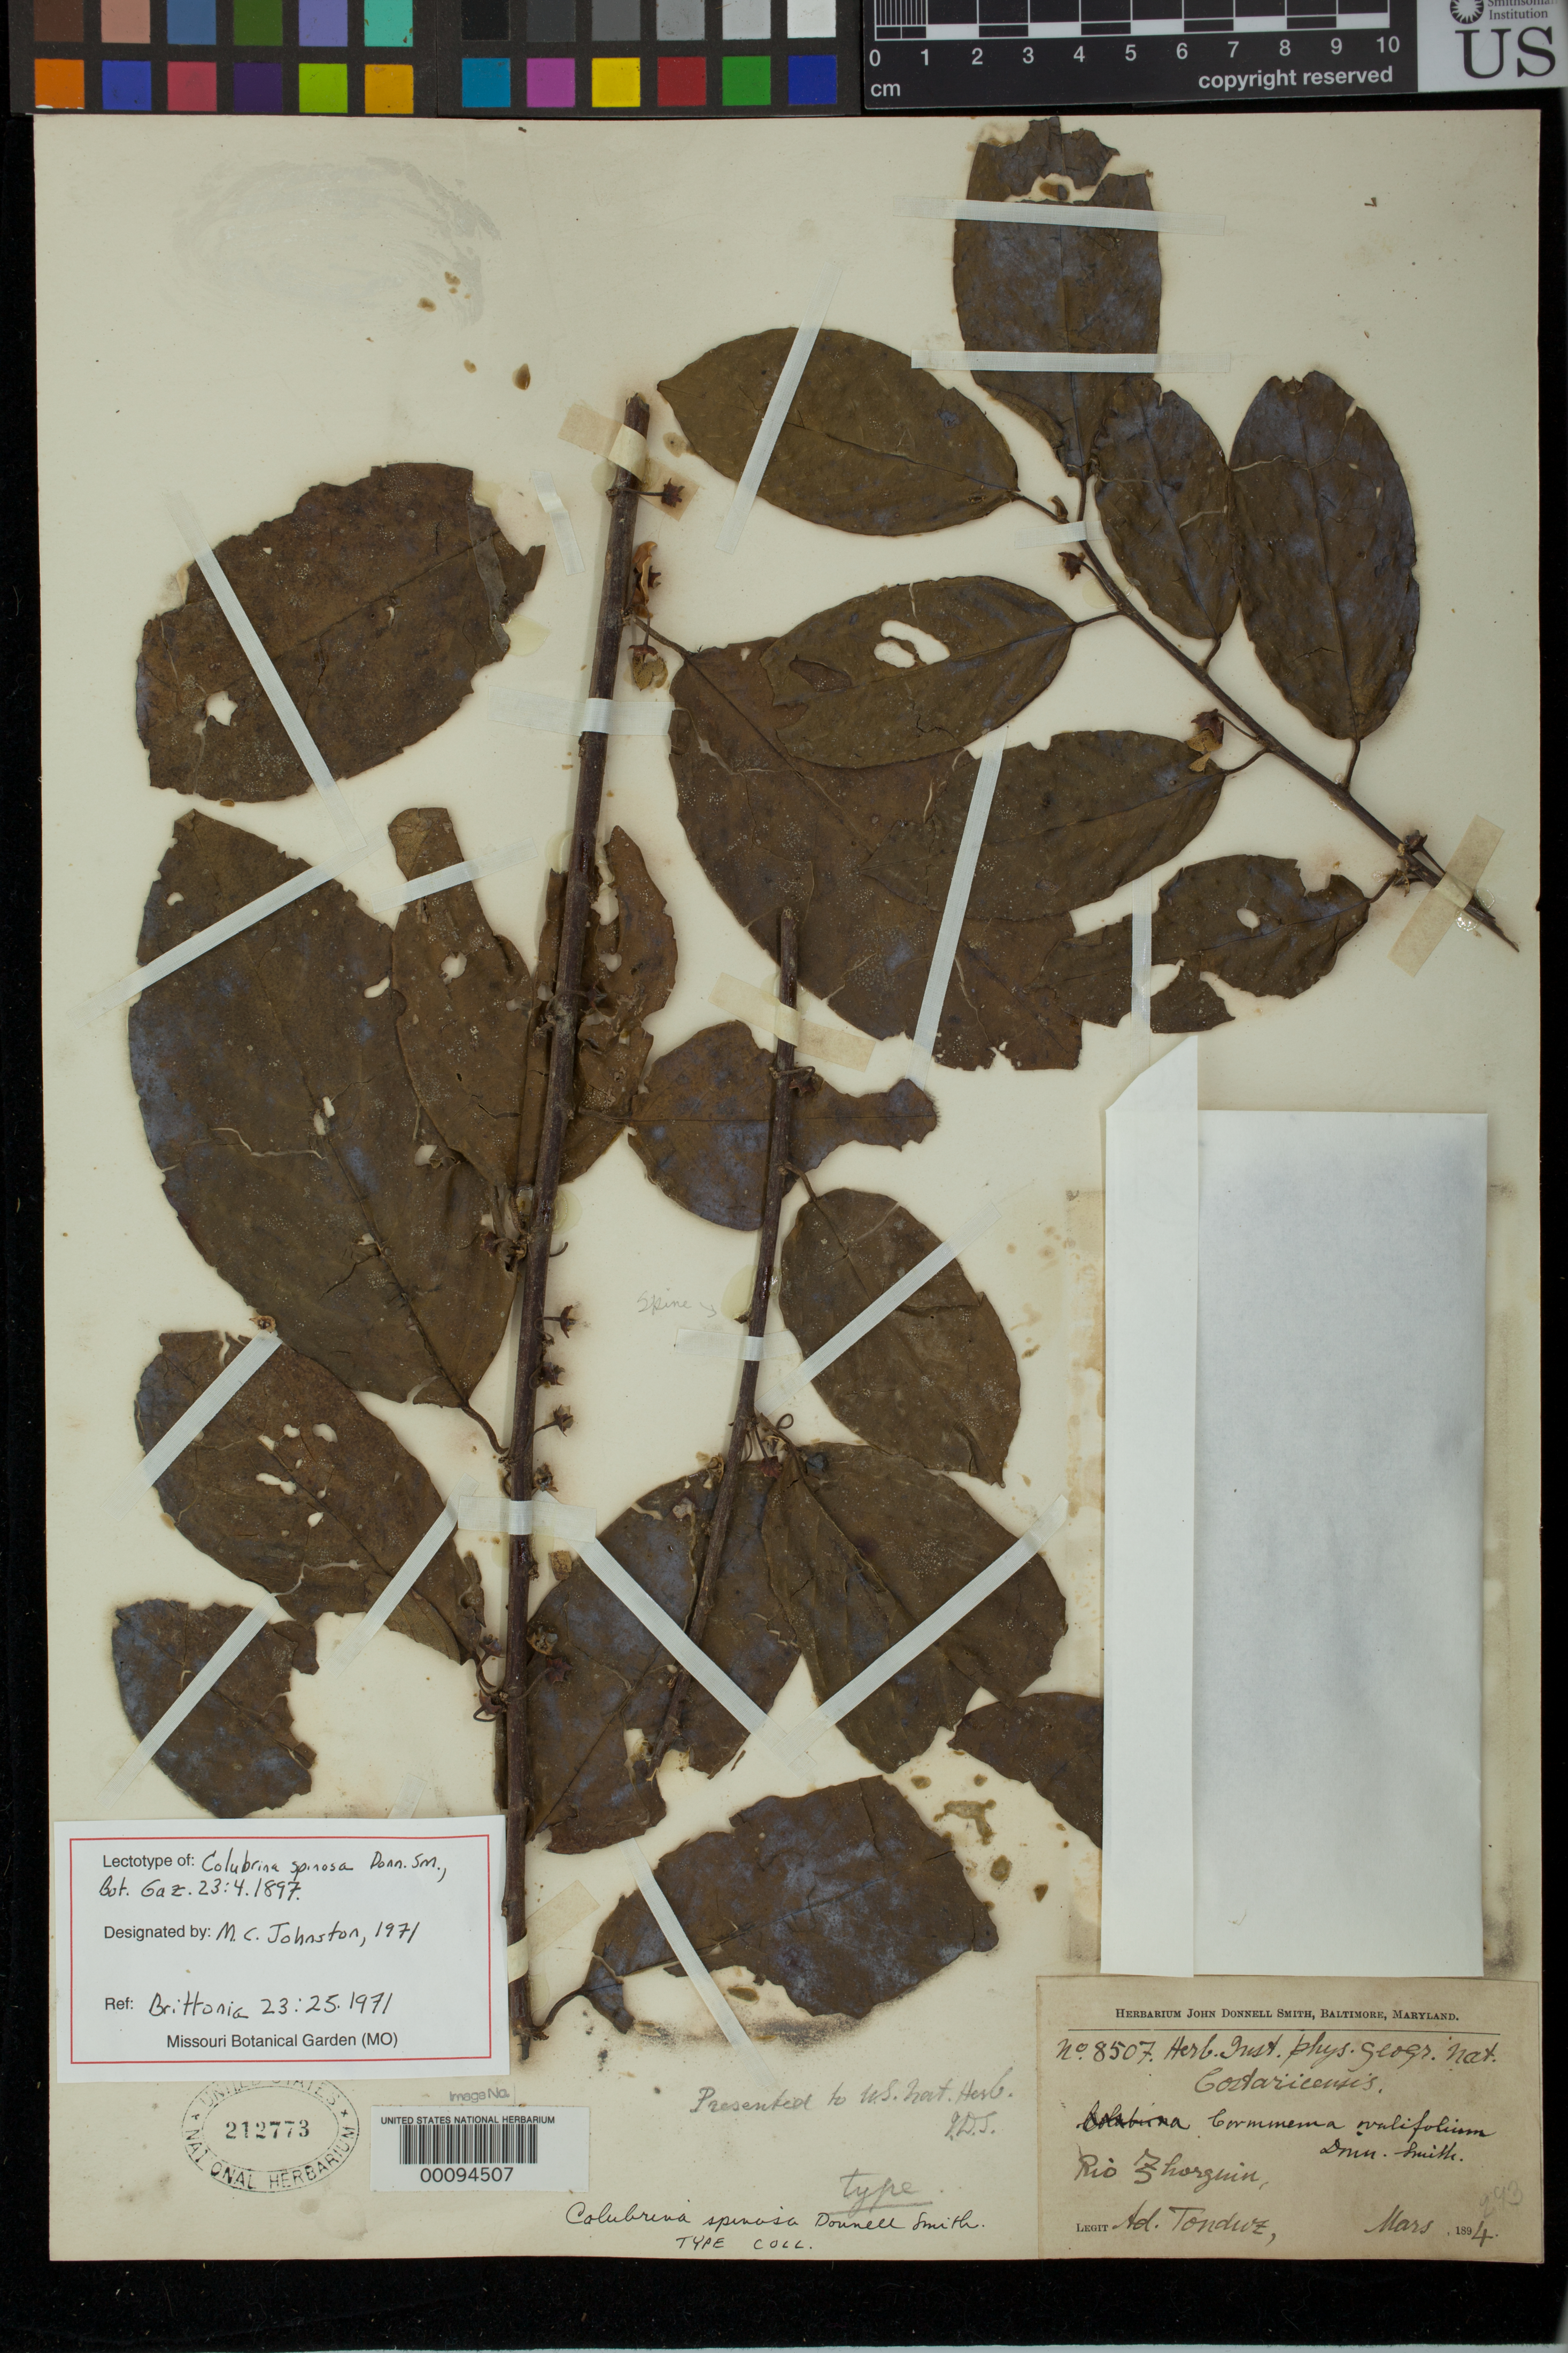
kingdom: Plantae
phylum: Tracheophyta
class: Magnoliopsida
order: Rosales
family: Rhamnaceae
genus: Colubrina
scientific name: Colubrina spinosa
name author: Donn. Sm.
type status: Isosyntype; Lectotype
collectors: A. Tonduz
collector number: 8507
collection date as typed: Mar 1894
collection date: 1894-03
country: Costa Rica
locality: Rio Zhorquin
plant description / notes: Annotated as "lectotype", citing M.C. Johnston, Brittonia 23:25 (1971). Effectively lectotypified by M.C. Johnston (1971) who cited Tonduz 8507 with "holotype" and "isotype" at US, but did not indicate by citation or annotation which of 3 US sheets of this collection (USNH 212773, 471880, 1380847) was the "holotype".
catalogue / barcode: US 212773